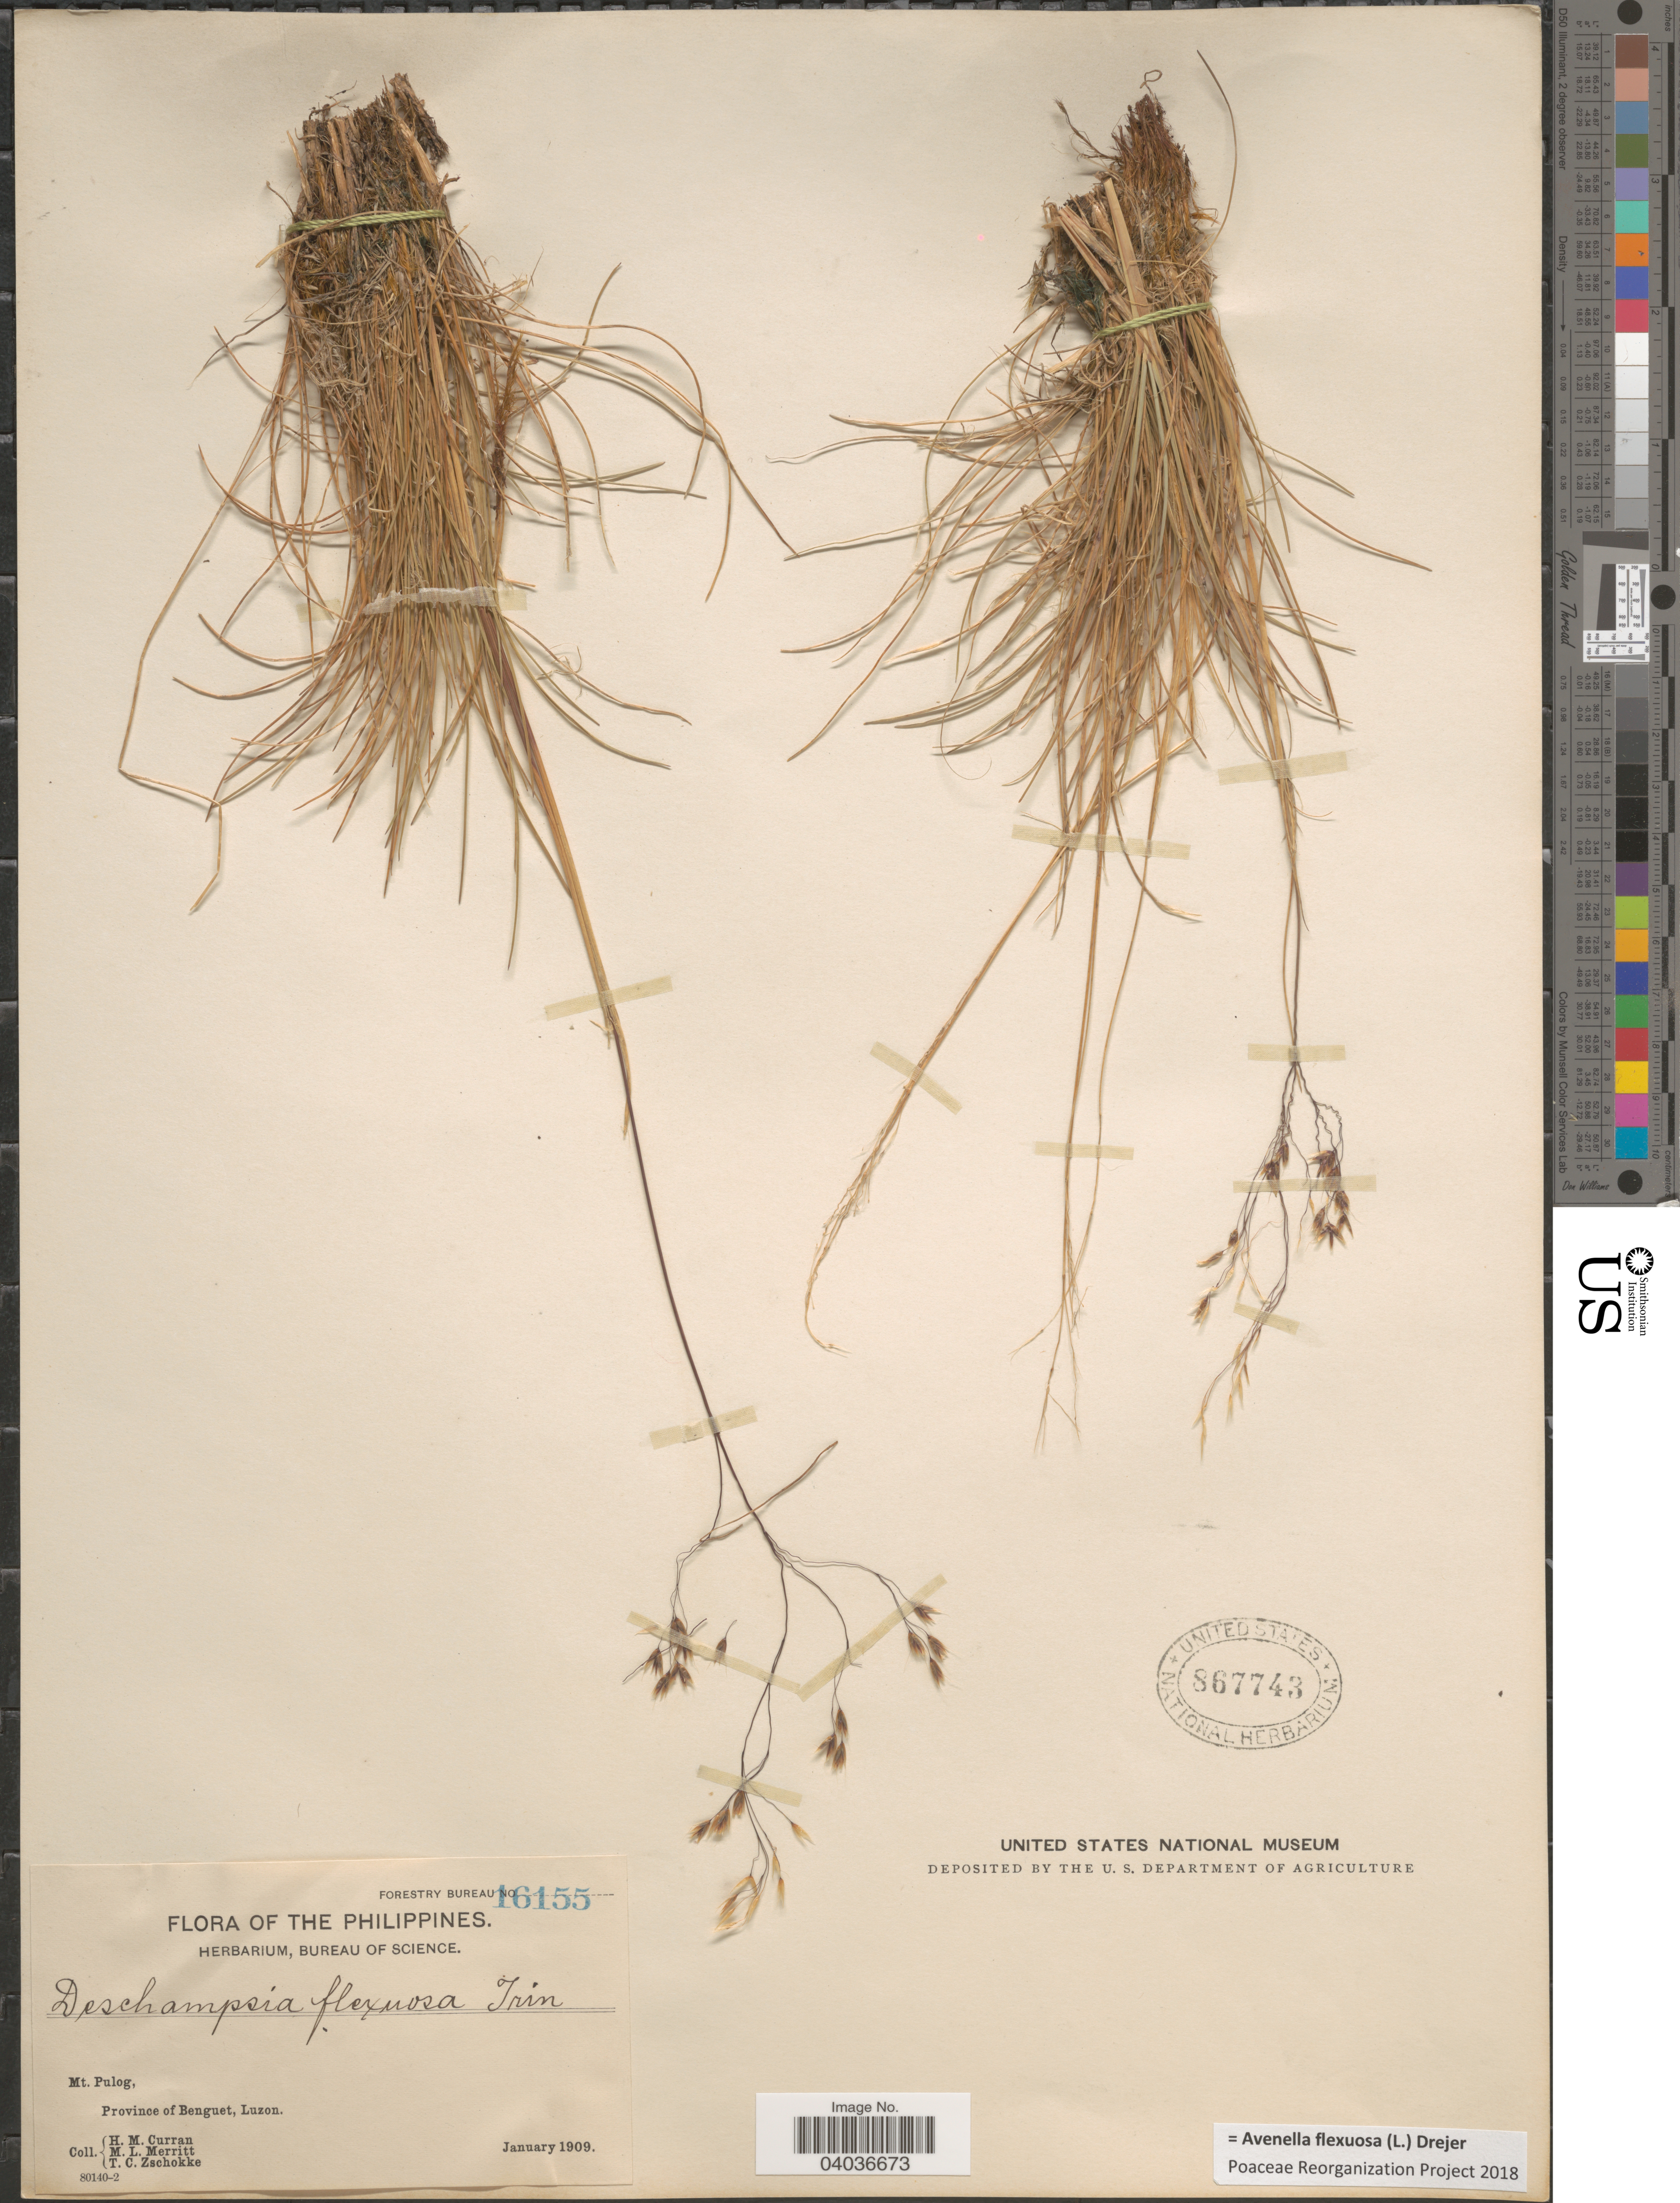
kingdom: Plantae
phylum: Tracheophyta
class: Liliopsida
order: Poales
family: Poaceae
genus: Avenella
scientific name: Avenella flexuosa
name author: (L.) Drejer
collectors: H. M. Curran, M. L. Merritt & T. C. Zschokke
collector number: Forestry Bureau 16155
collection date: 1909-01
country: Philippines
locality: Mt. Pulog, Province of Benguet, Luzon.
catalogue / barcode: US 867743